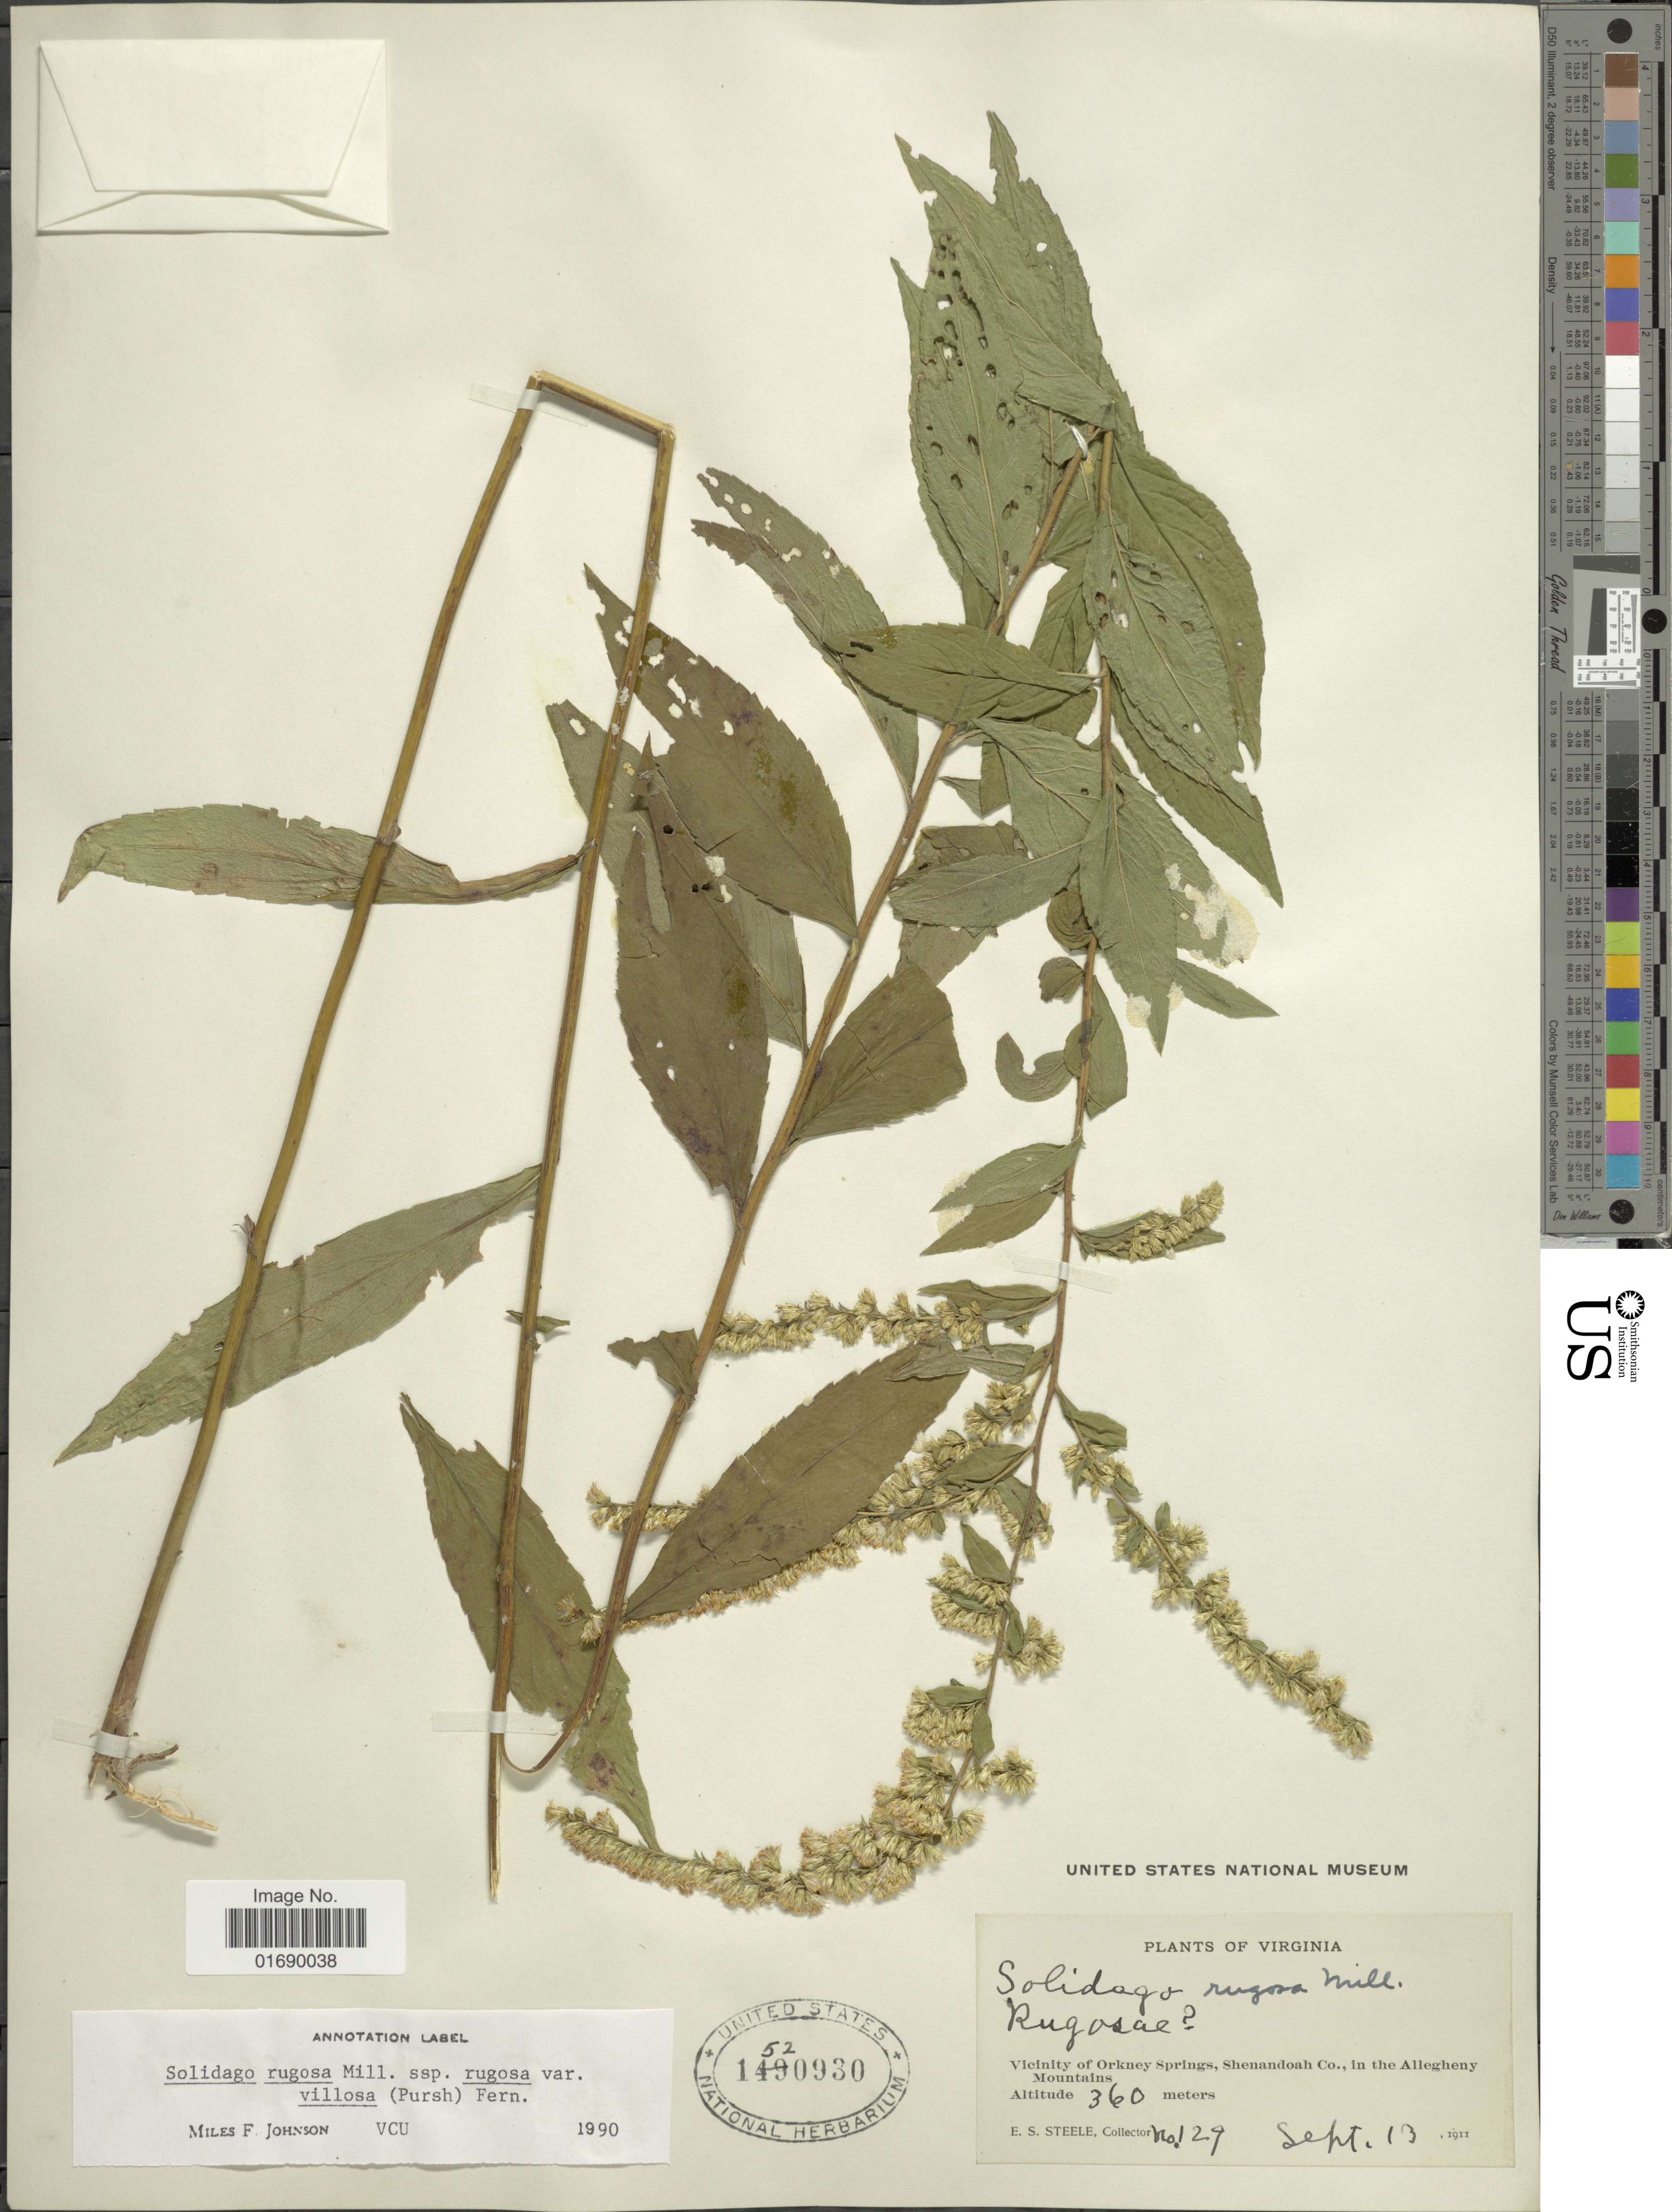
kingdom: Plantae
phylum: Tracheophyta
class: Magnoliopsida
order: Asterales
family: Asteraceae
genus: Solidago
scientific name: Solidago rugosa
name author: Mill.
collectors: E. Steele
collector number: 129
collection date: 1911-09-13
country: United States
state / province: Virginia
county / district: Shenandoah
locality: Rugosal, Vicinity of Orkney Springs, Shenandoah Co., in the Allegheny Mountains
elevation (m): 360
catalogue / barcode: US 1520930